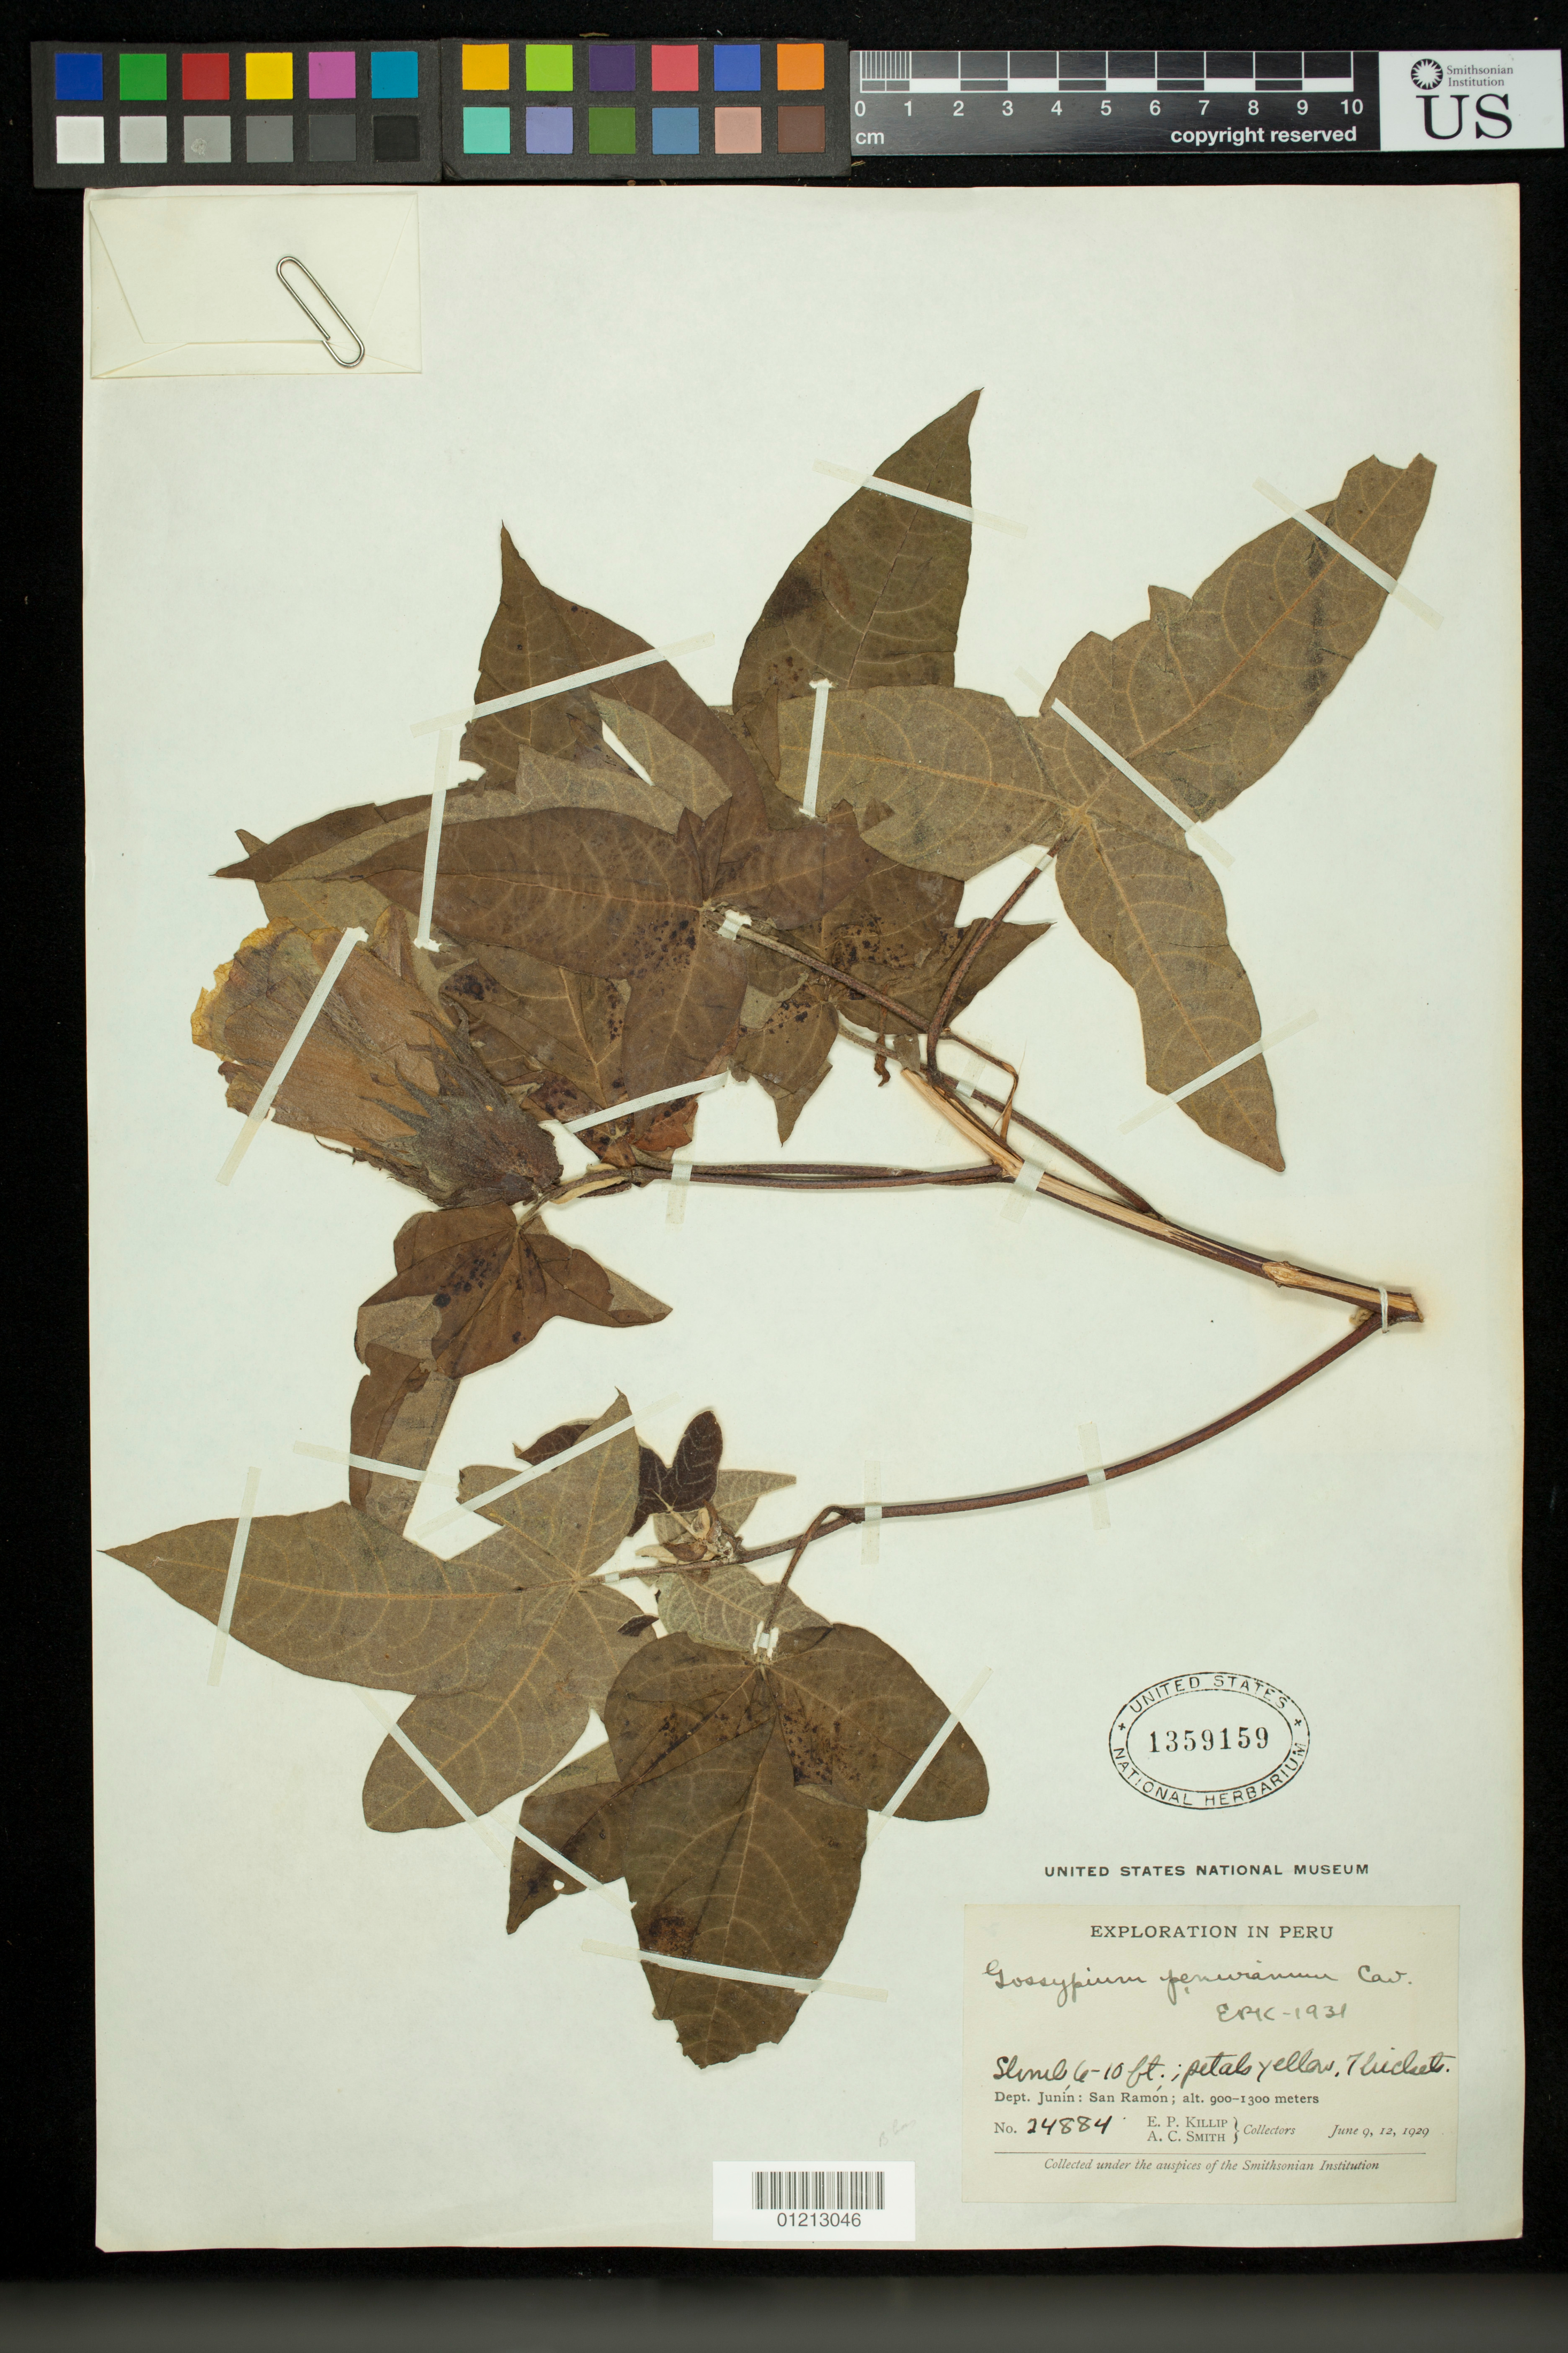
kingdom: Plantae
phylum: Tracheophyta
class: Magnoliopsida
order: Malvales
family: Malvaceae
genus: Gossypium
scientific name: Gossypium peruvianum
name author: Cav.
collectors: E. P. Killip & A. C. Smith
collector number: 24884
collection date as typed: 09 Jun 1929 to 12 Jun 1929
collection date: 1929-06-09/1929-06-12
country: Peru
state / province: Junín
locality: San ramon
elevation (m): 900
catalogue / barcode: US 1359159